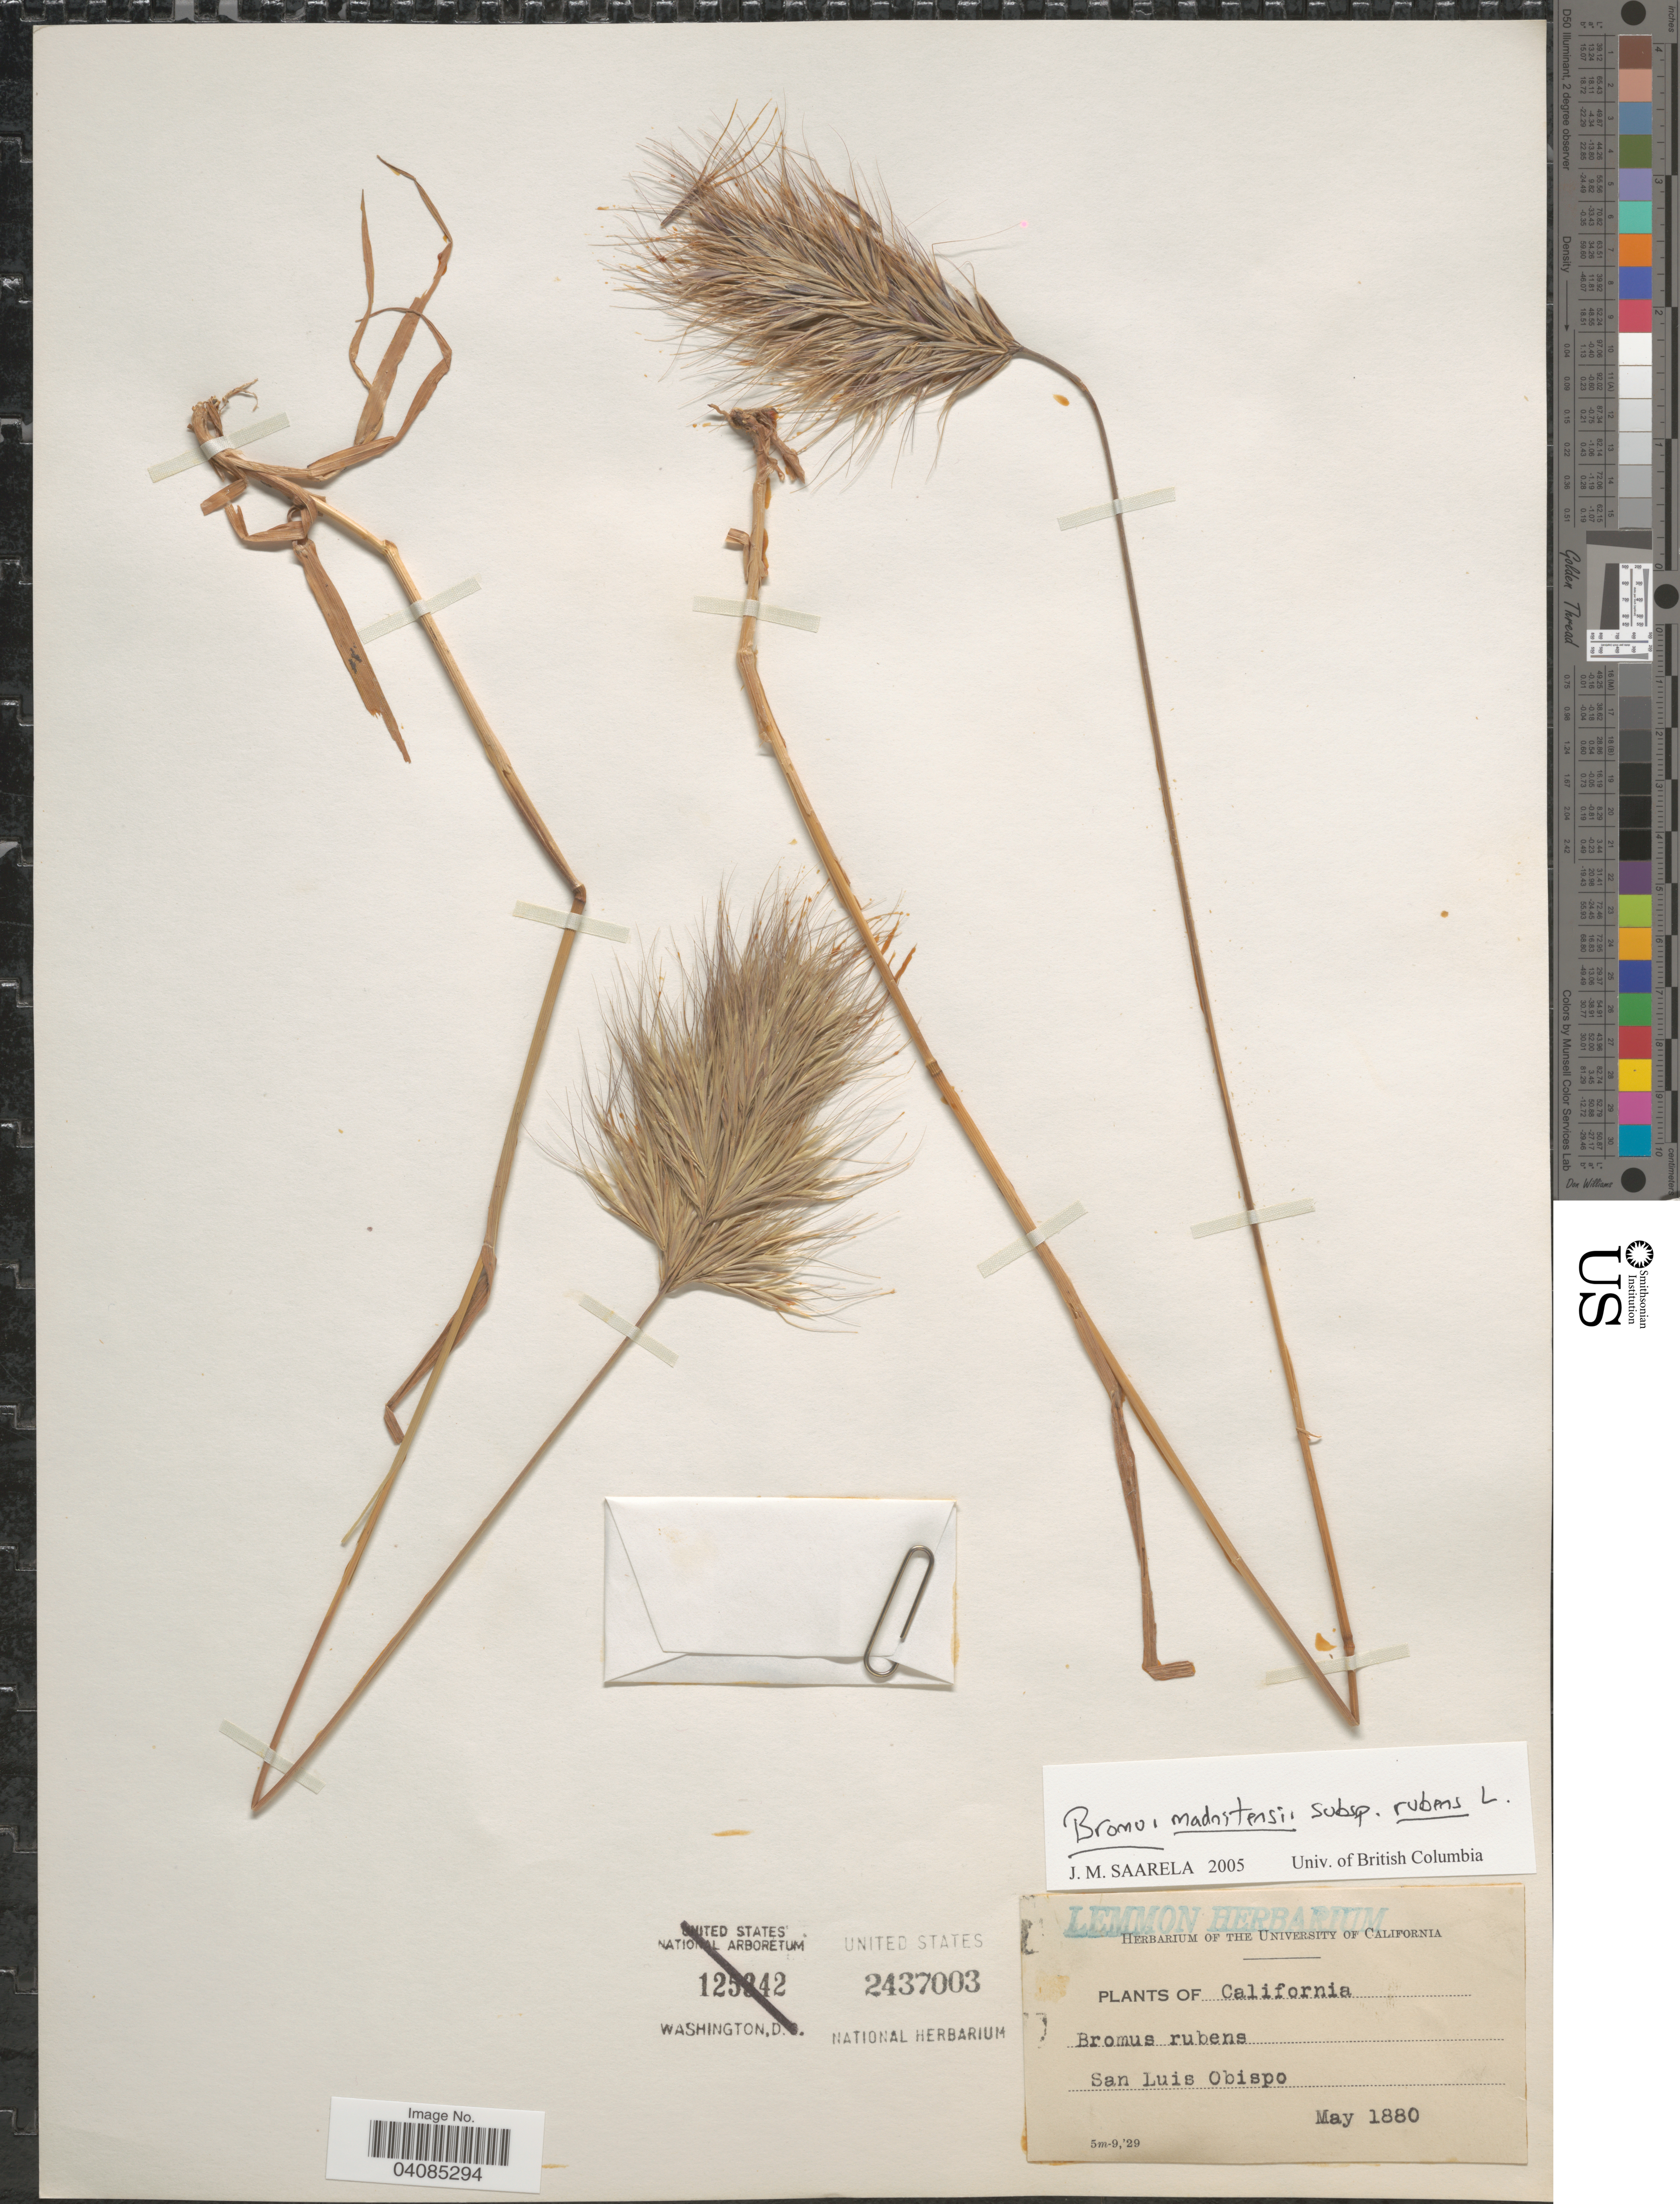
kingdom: Plantae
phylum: Tracheophyta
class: Liliopsida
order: Poales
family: Poaceae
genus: Bromus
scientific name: Bromus rubens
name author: L.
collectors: ex herb. Lemmon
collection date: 1880-05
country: United States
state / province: California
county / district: San Luis Obispo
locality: San Luis Obispo.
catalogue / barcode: US 2437003